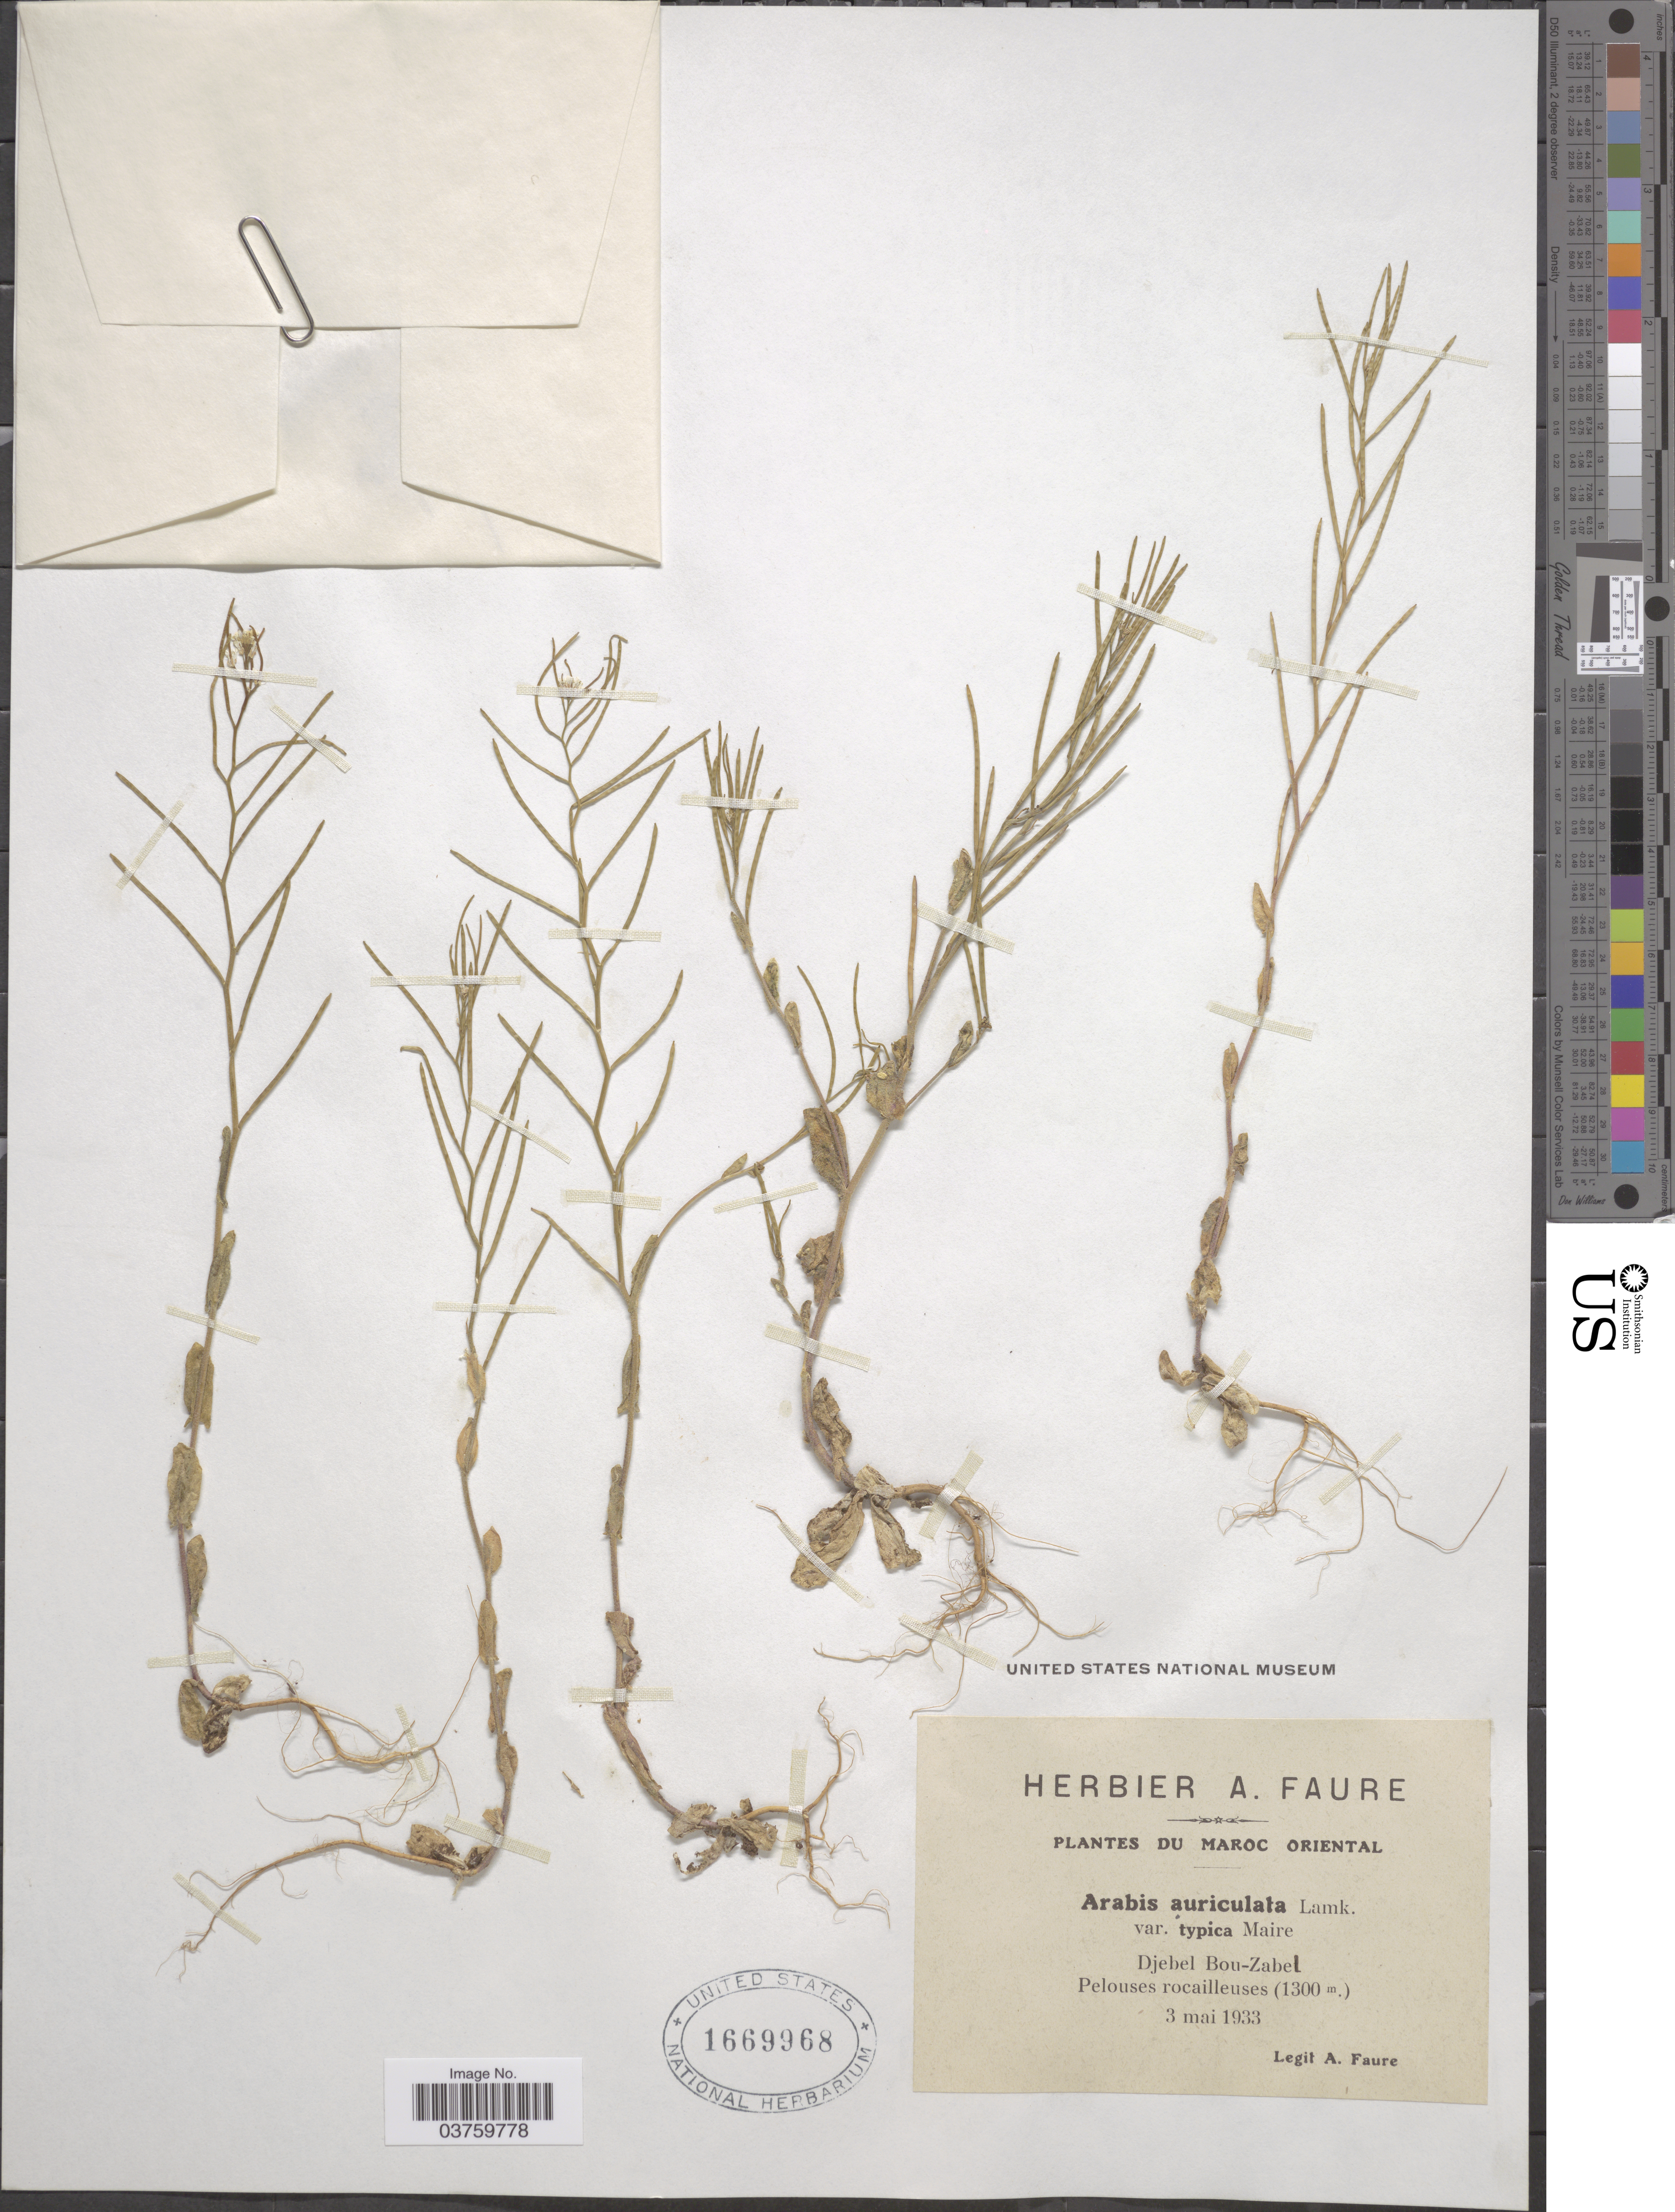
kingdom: Plantae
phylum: Tracheophyta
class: Magnoliopsida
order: Brassicales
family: Brassicaceae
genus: Arabis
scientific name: Arabis auriculata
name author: Lam.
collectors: A. Faure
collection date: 1933-05-03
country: Morocco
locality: Maroc Oriental. Djebel Bou-Zabel. Pelouses rocailleuses.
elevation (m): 1300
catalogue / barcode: US 1669968